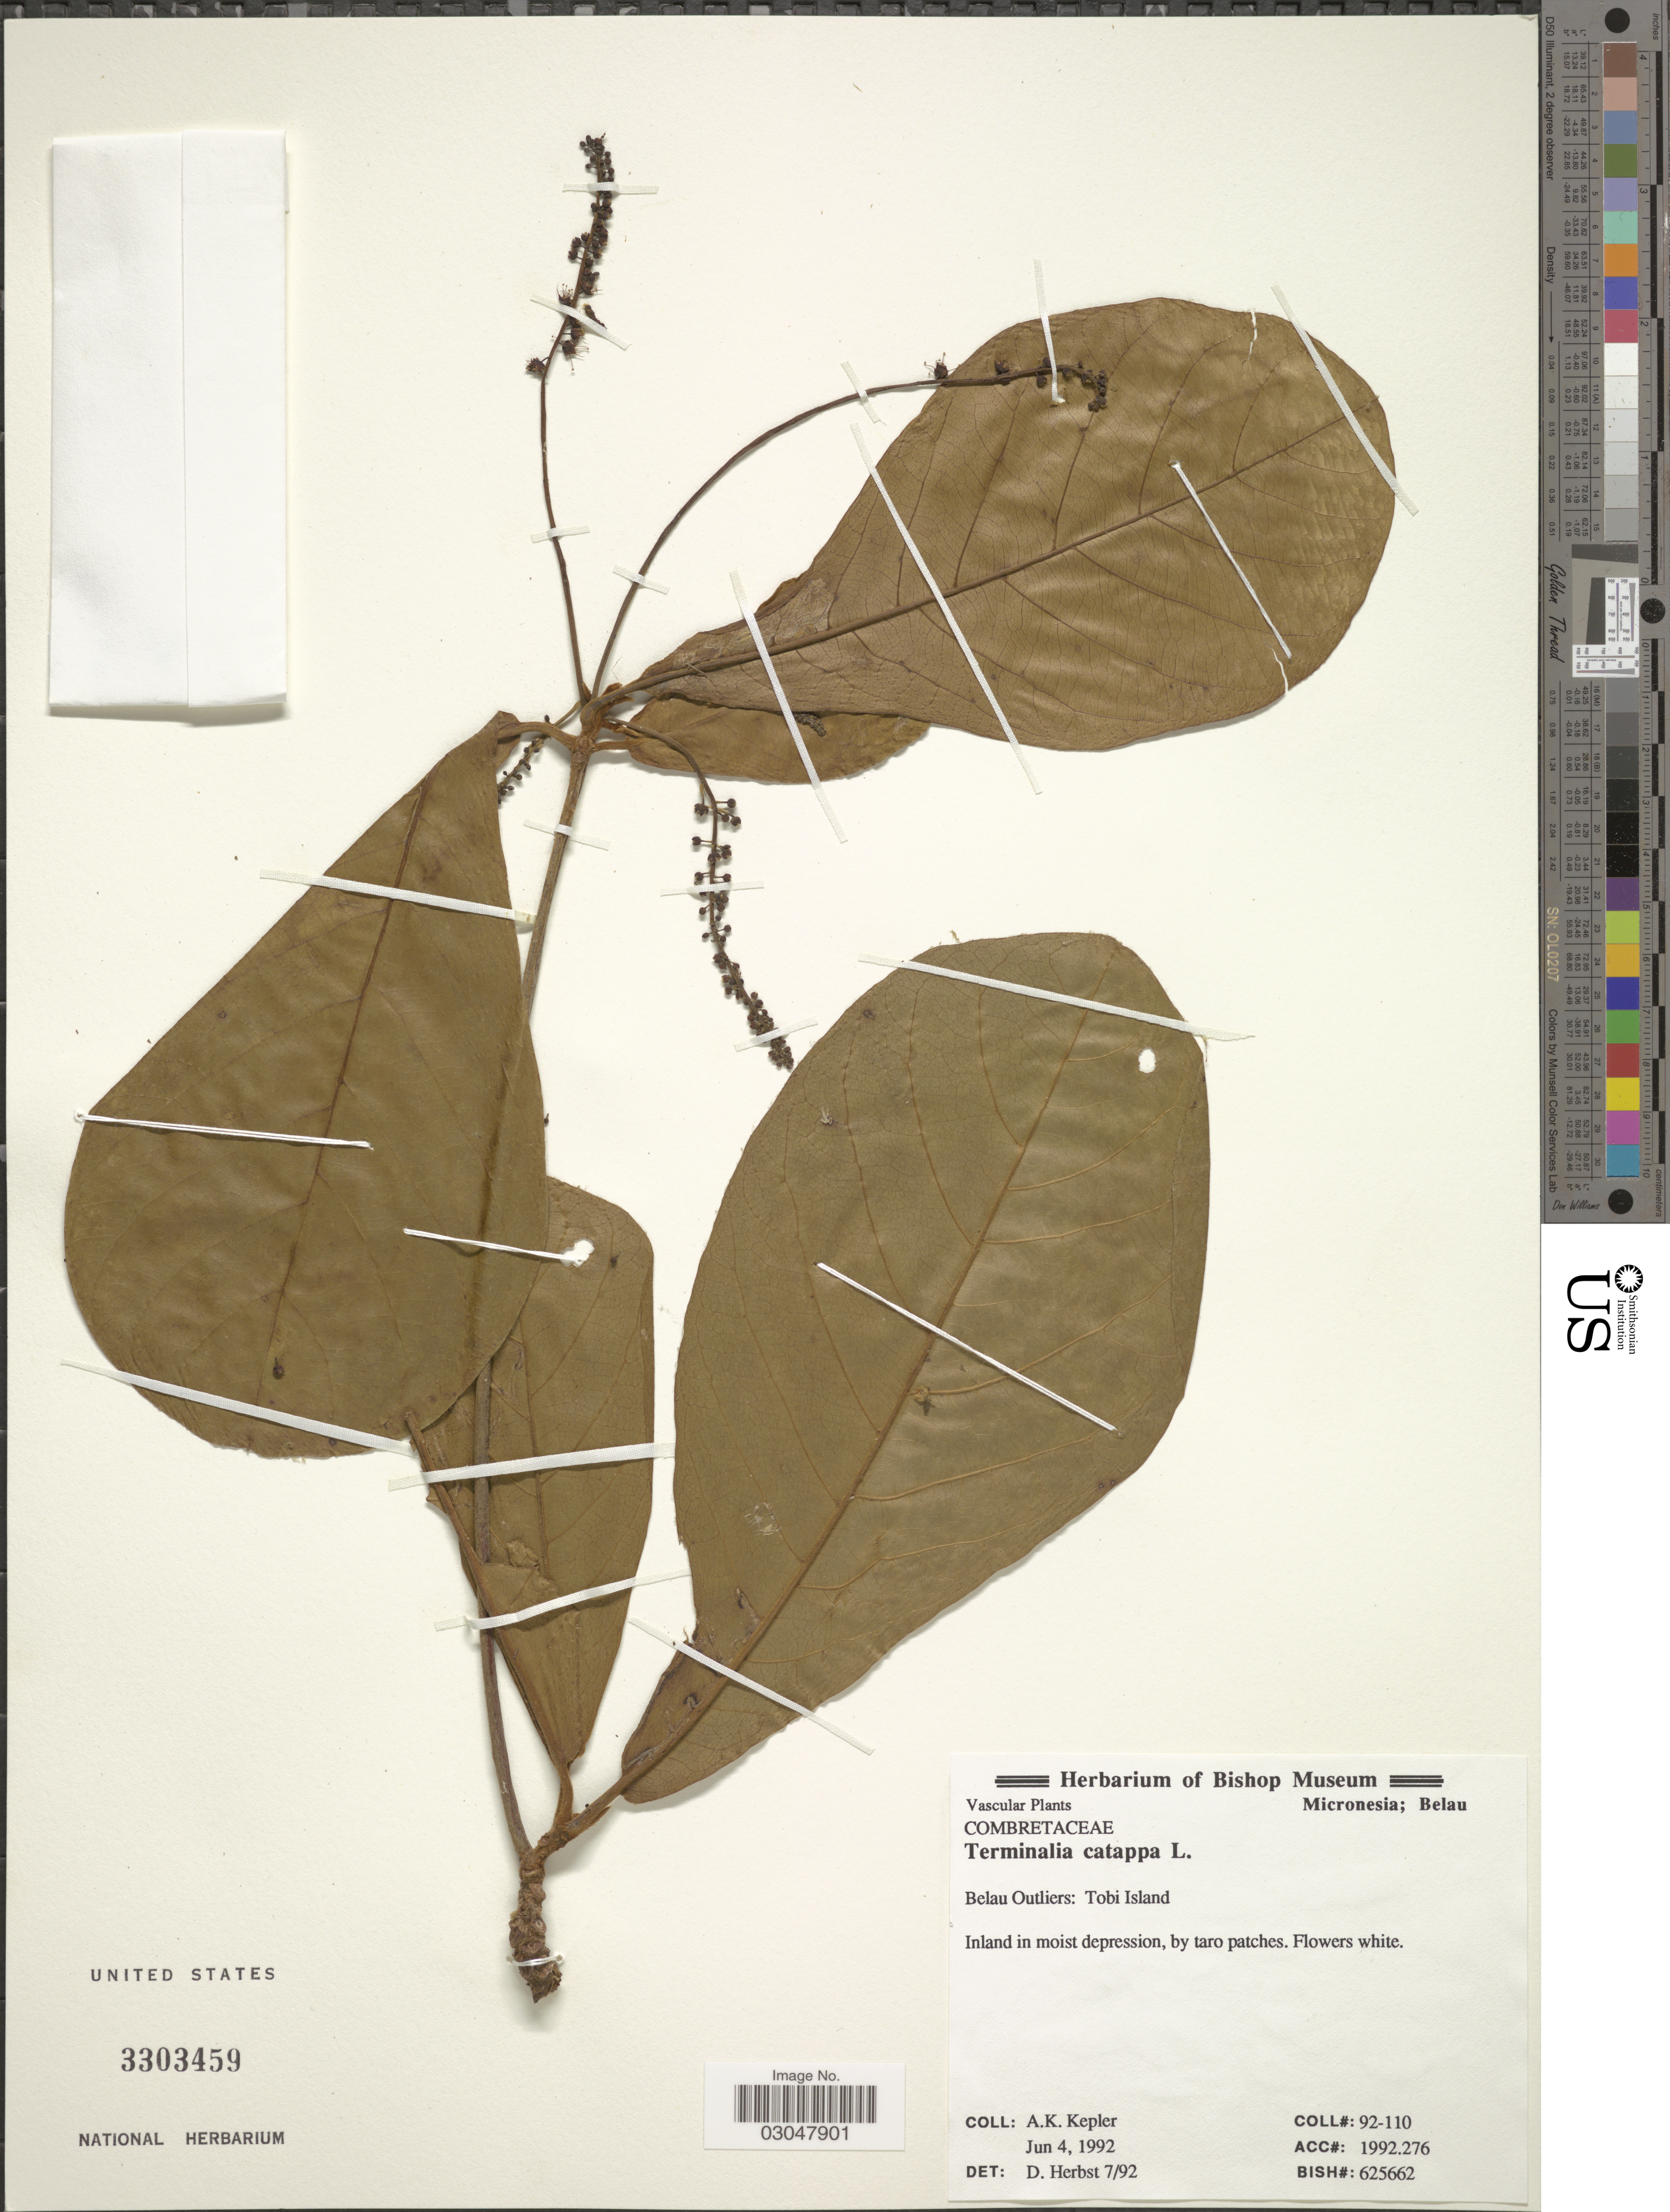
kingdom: Plantae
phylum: Tracheophyta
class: Magnoliopsida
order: Myrtales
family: Combretaceae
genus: Terminalia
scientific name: Terminalia catappa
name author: L.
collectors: A. K. Kepler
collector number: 92-110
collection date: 1992-06-04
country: Palau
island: Tobi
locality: Micronsia; Belau. Belau Outliers: Tobi Island.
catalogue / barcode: US 3303459